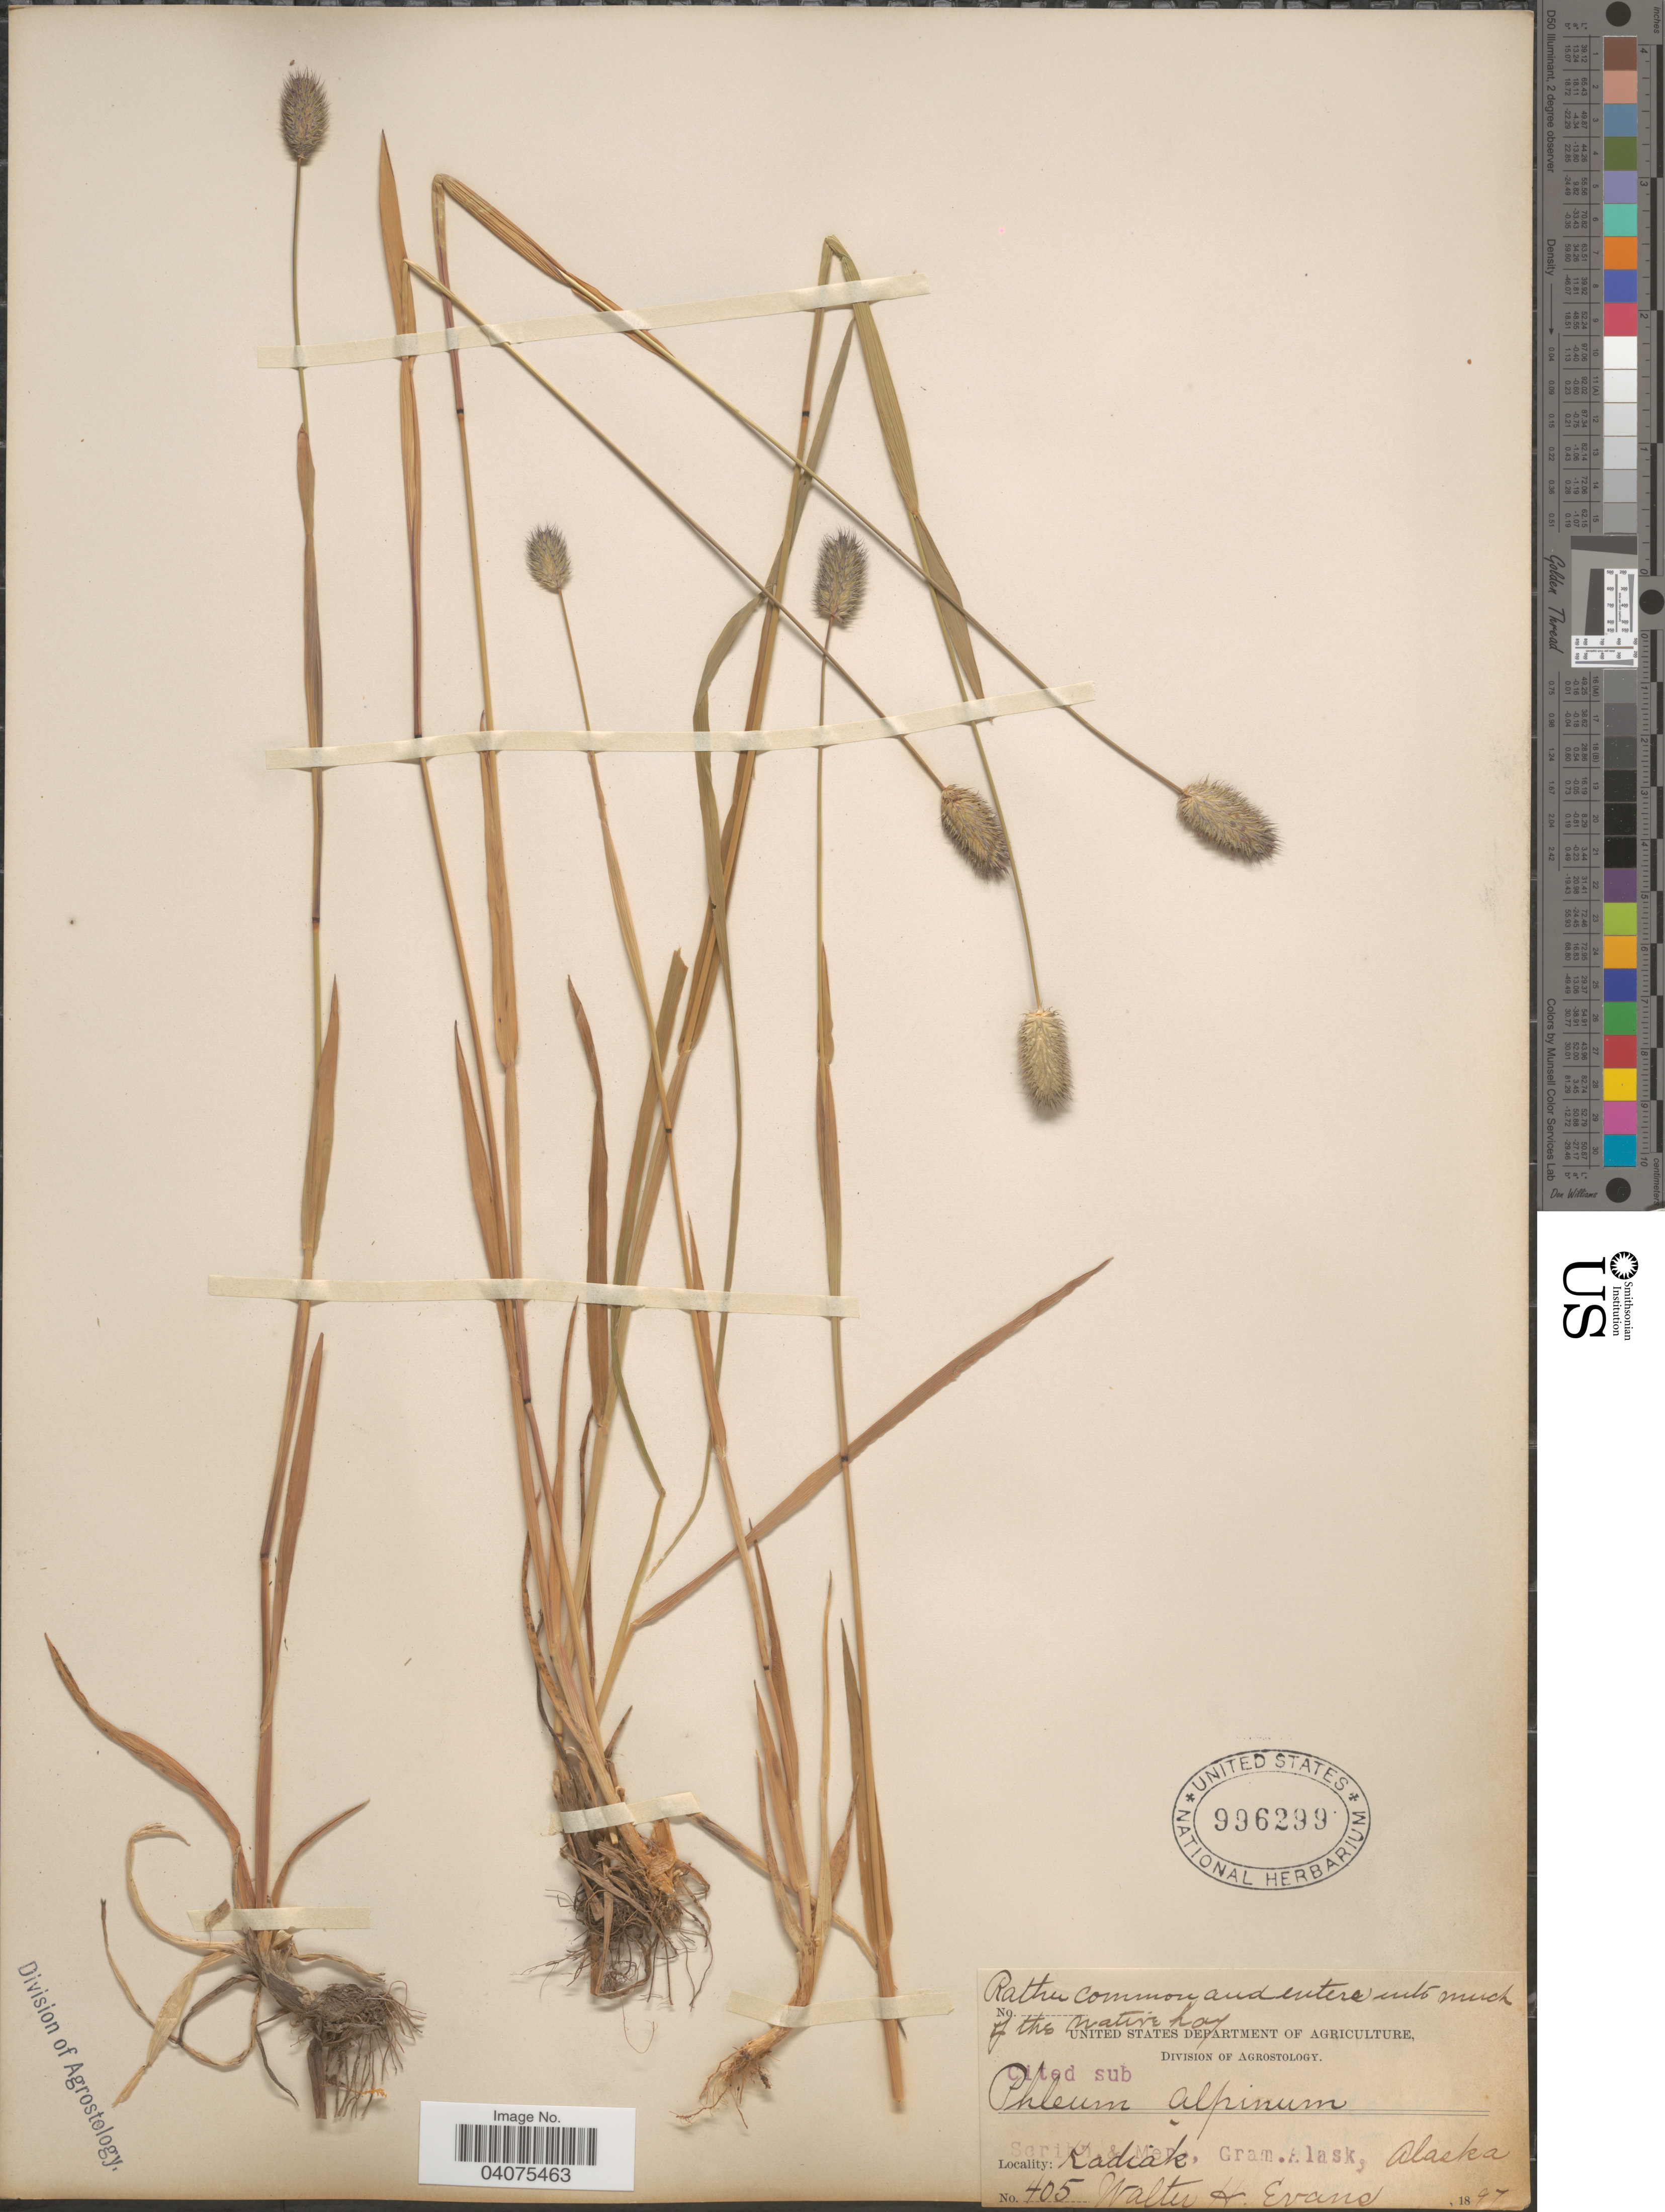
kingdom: Plantae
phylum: Tracheophyta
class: Liliopsida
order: Poales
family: Poaceae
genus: Phleum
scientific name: Phleum alpinum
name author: L.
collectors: W. H. Evans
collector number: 405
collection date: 1897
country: United States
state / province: Alaska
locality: Kadiak.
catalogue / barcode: US 996299